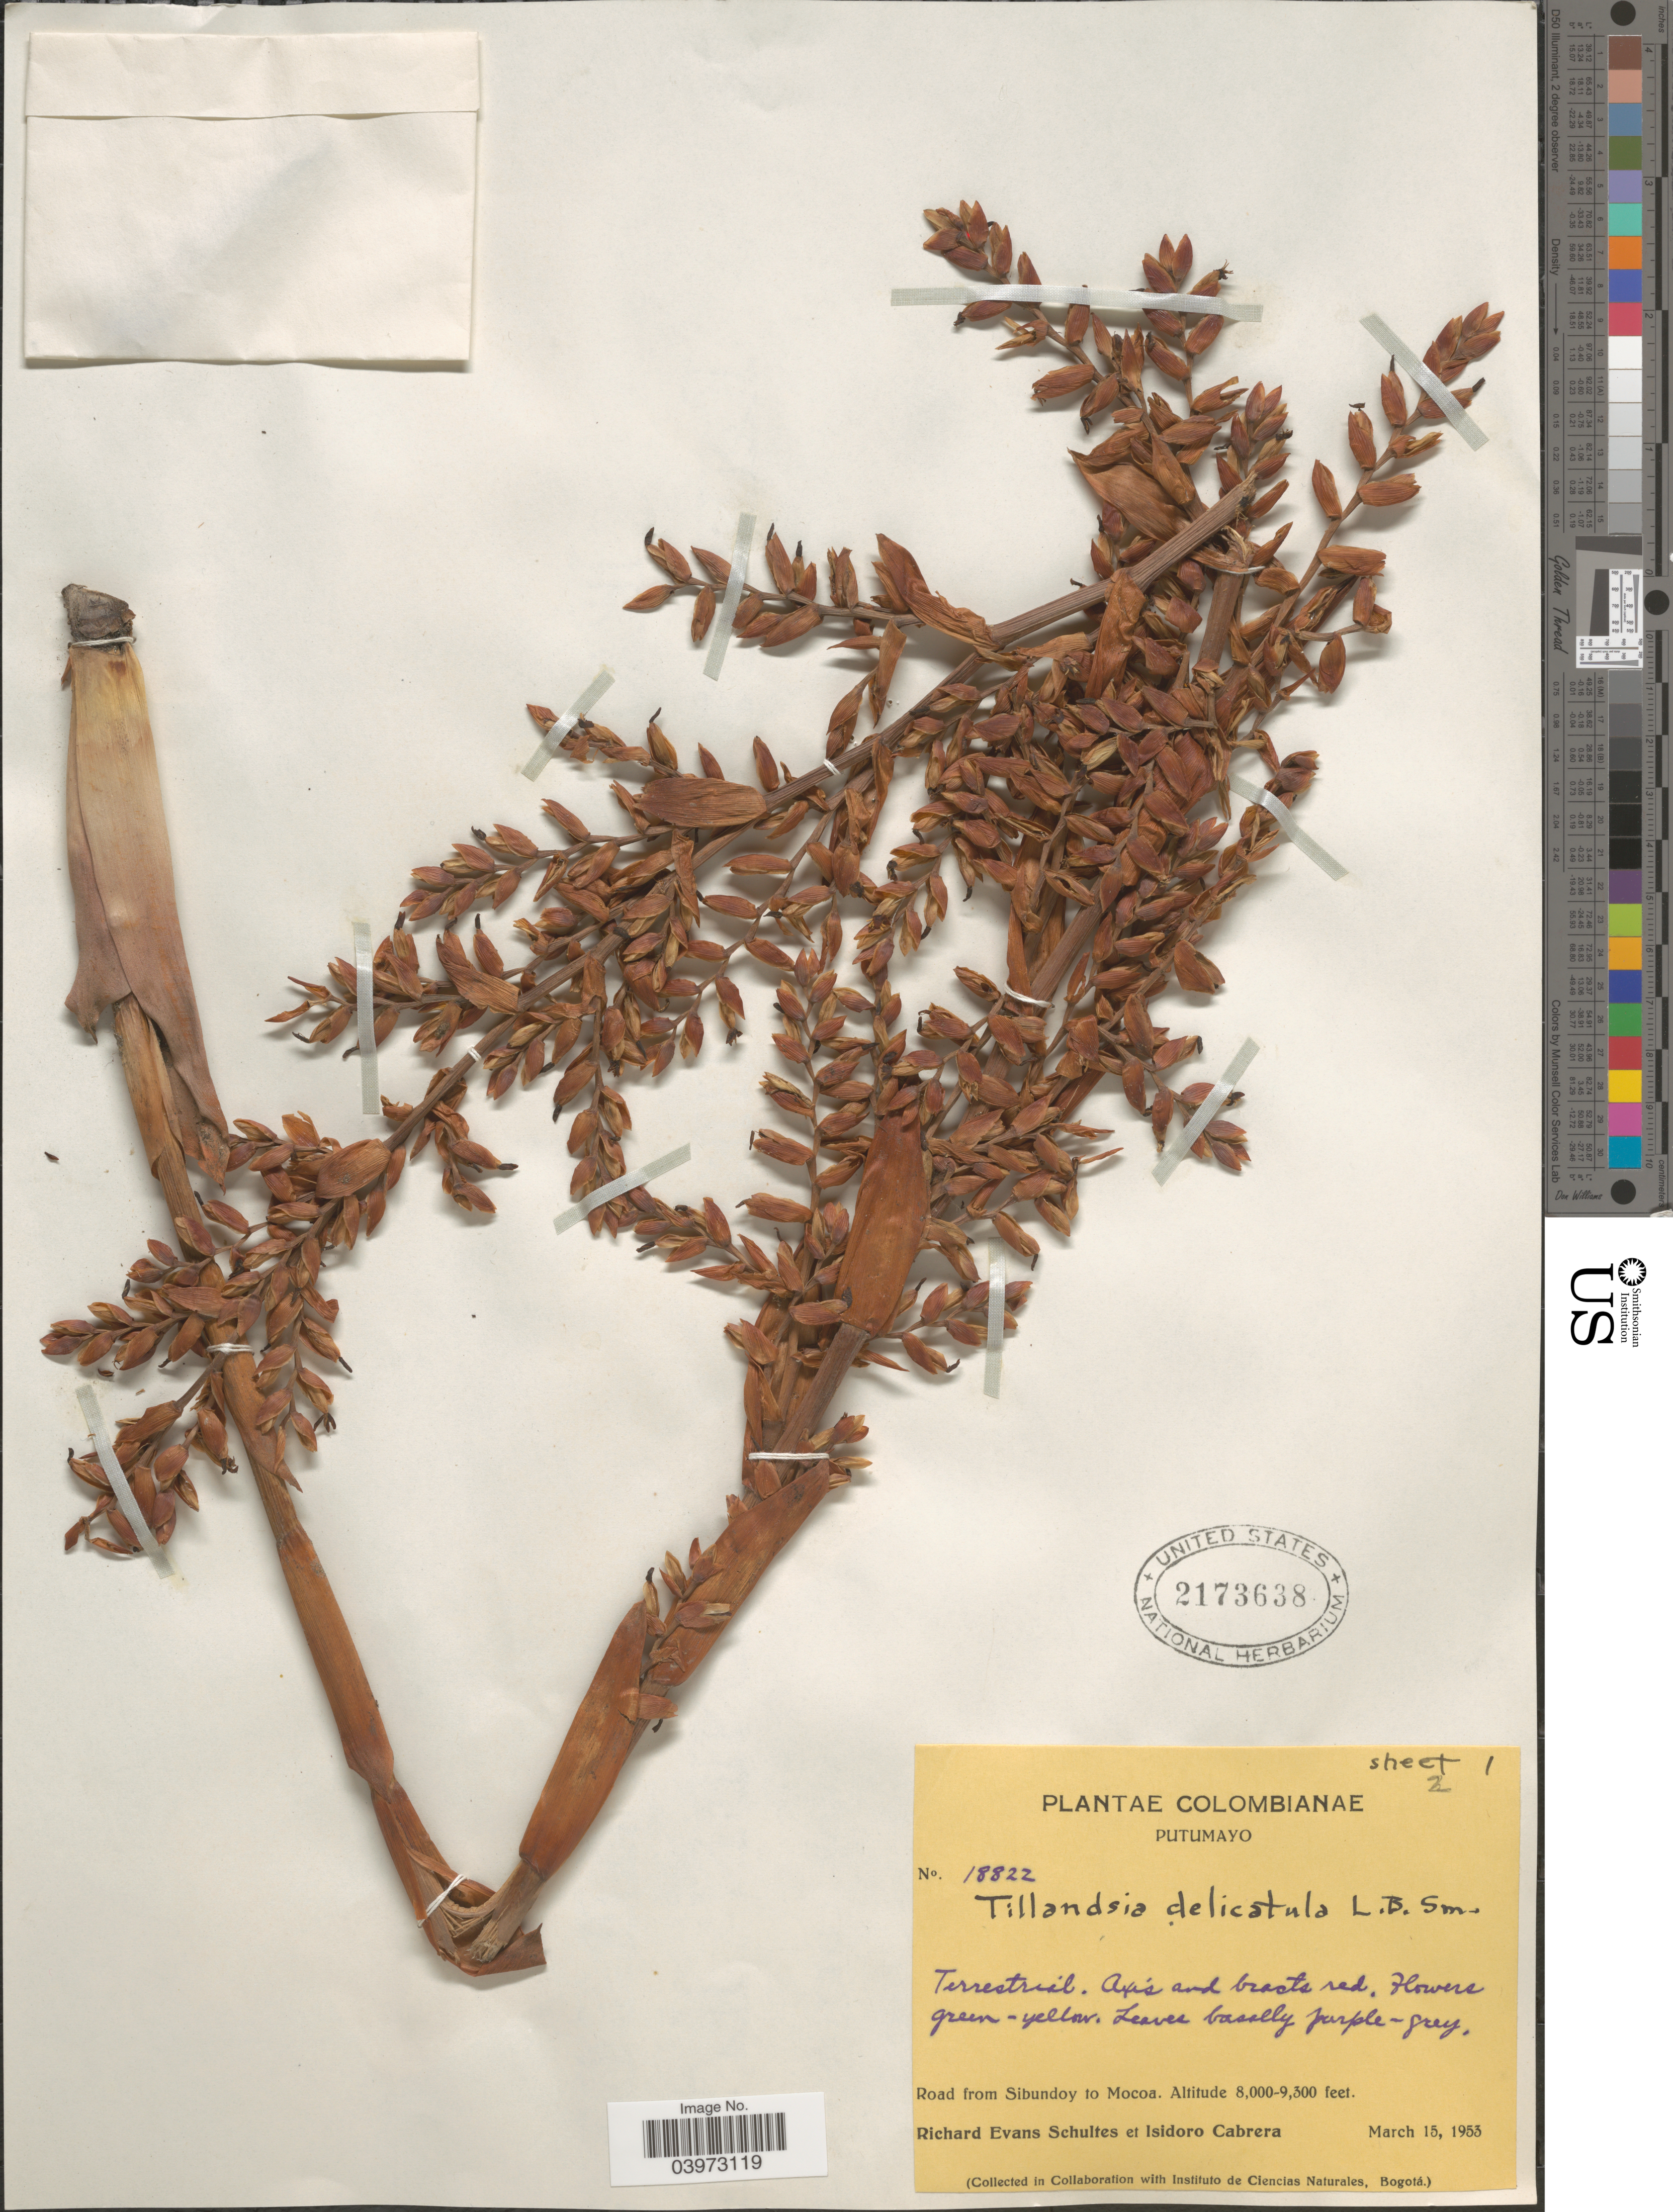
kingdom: Plantae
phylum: Tracheophyta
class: Liliopsida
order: Poales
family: Bromeliaceae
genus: Tillandsia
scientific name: Tillandsia delicatula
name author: L.B. Sm.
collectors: R. E. Schultes & I. Cabrera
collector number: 18822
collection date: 1953-03-15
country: Colombia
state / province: Putumayo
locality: Colombianae. Road from Sibundoy to Mocoa.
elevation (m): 2438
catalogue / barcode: US 2173638